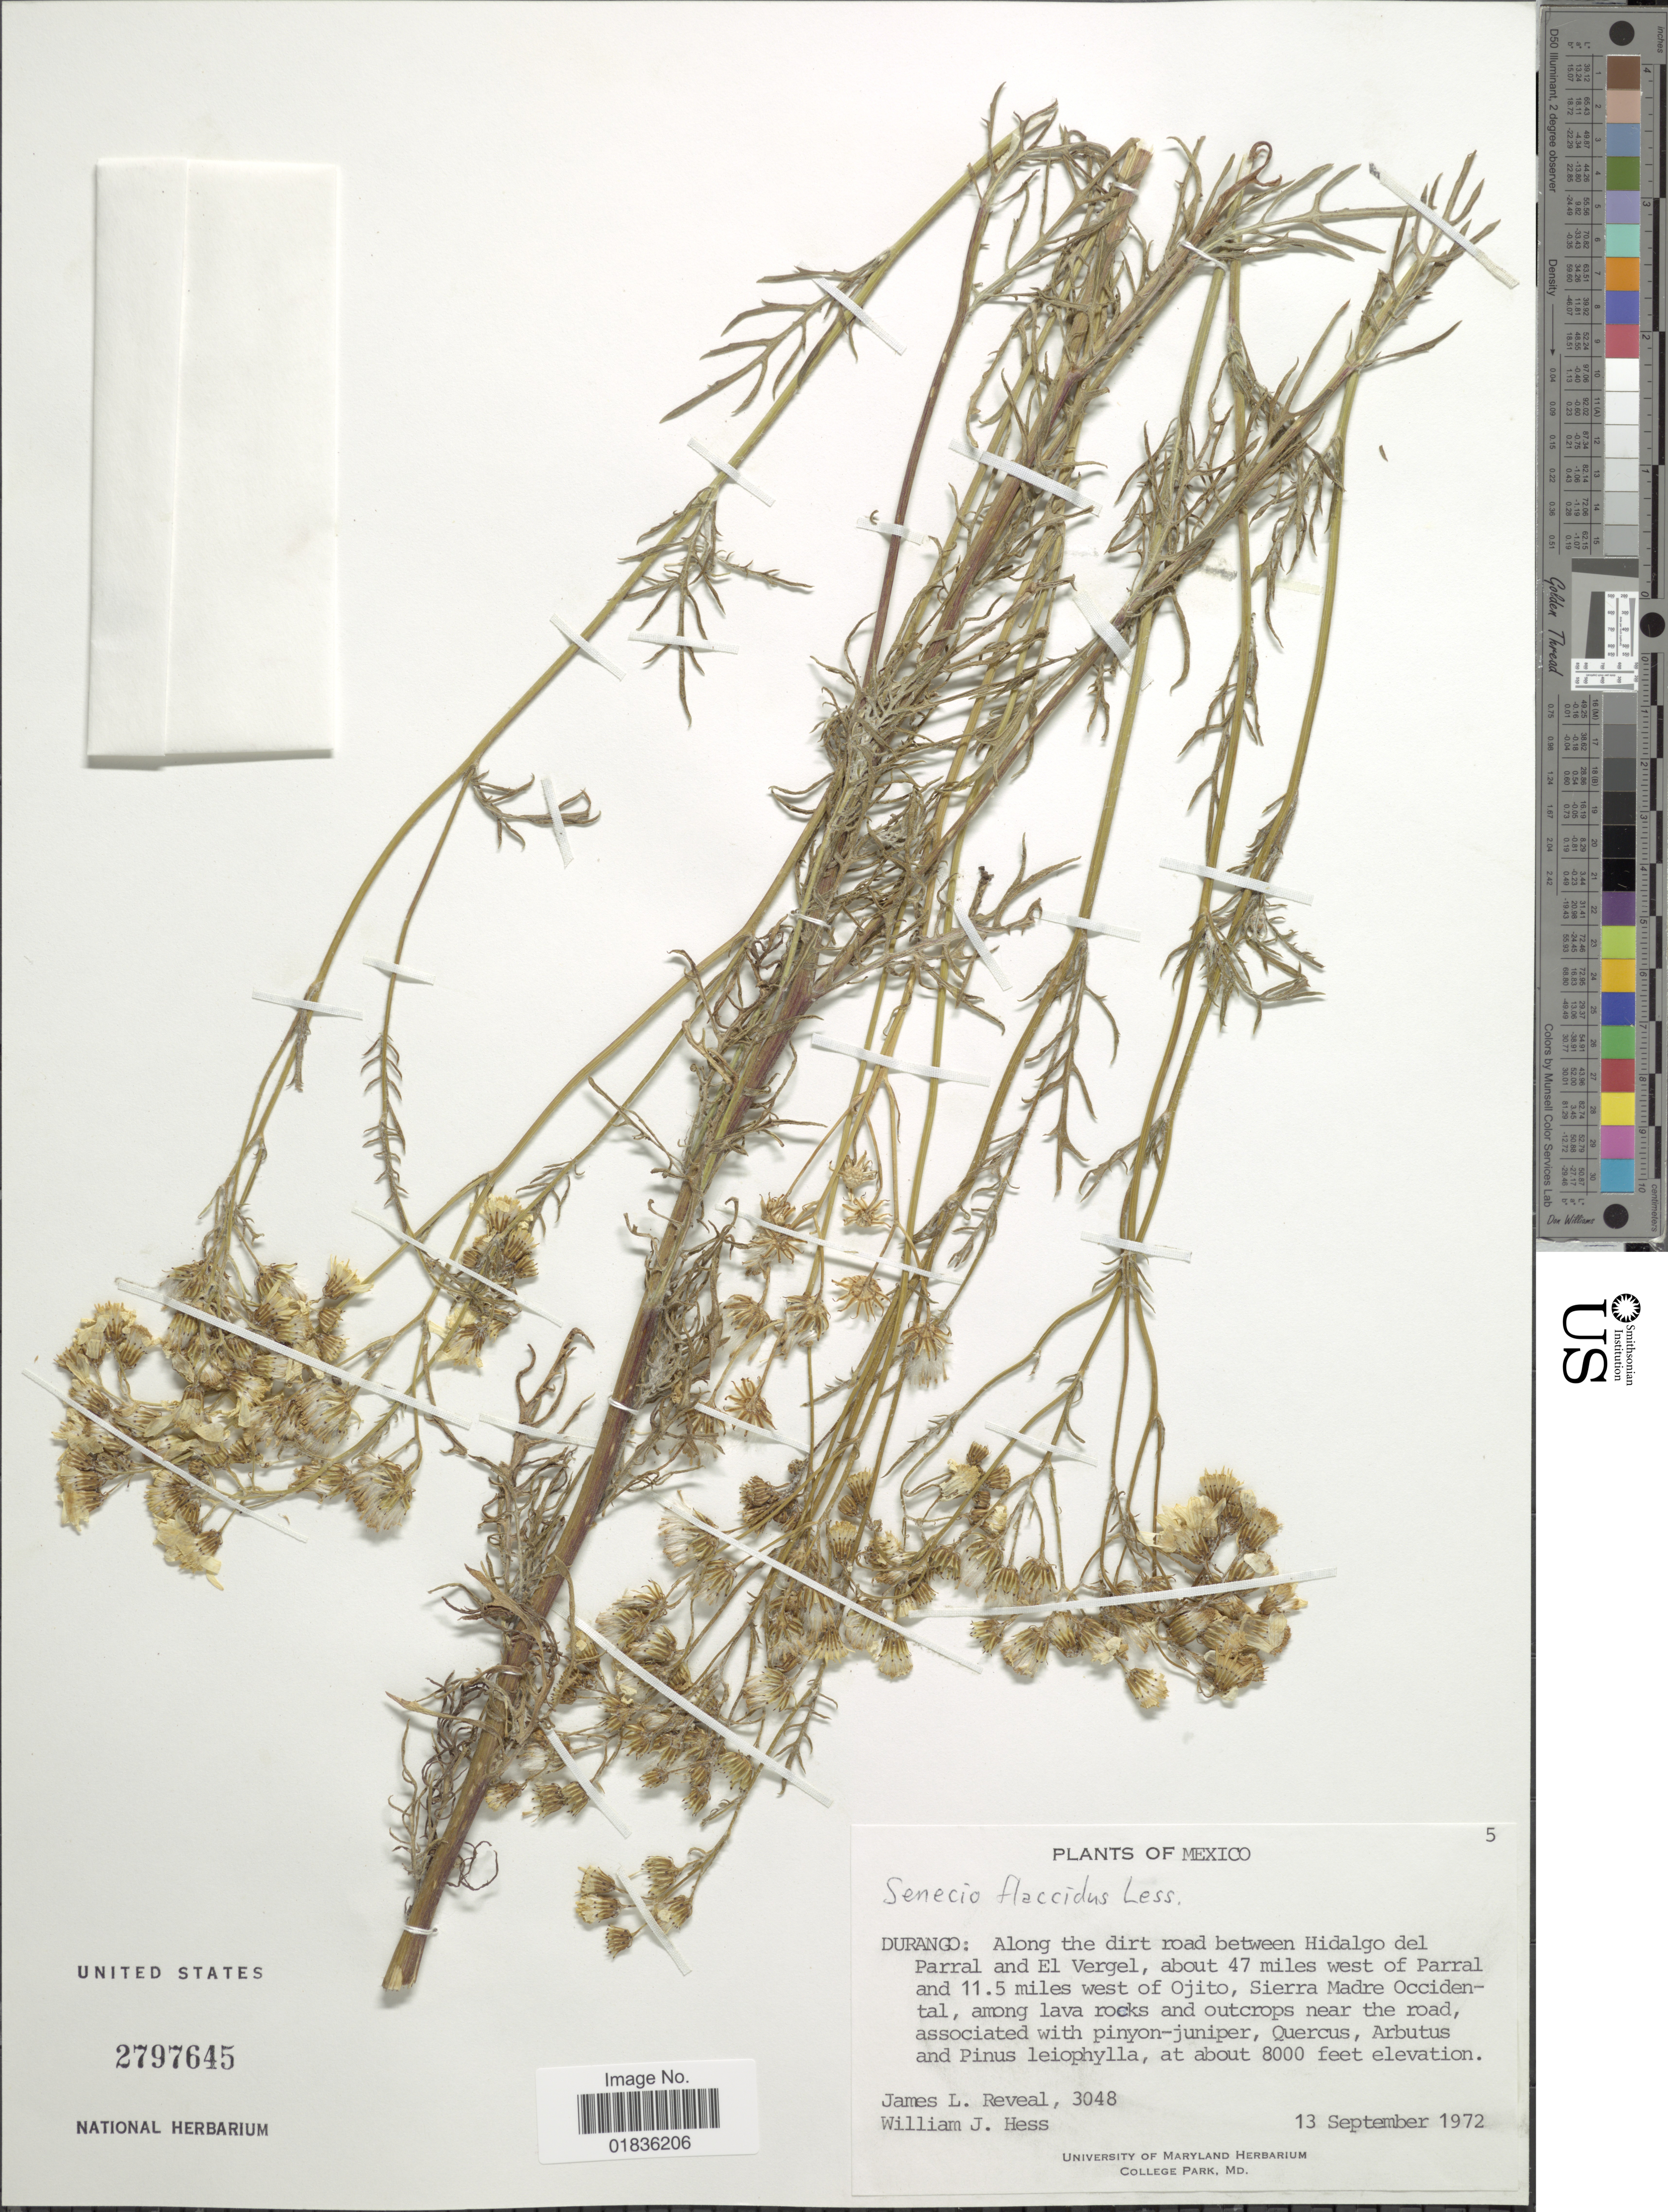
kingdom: Plantae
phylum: Tracheophyta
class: Magnoliopsida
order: Asterales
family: Asteraceae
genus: Senecio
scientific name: Senecio flaccidus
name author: Less.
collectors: J. L. Reveal & W. Hess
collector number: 3048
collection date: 1972-09-13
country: Mexico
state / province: Durango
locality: Along the dirt road between Hidalgo del Parral and El Vergel, about 47 miles west of Parral and 11.5 miles west of Ojito, Sierra Madre Occidental, among lava rocks and outcrops near the road.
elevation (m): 2438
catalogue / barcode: US 2797645